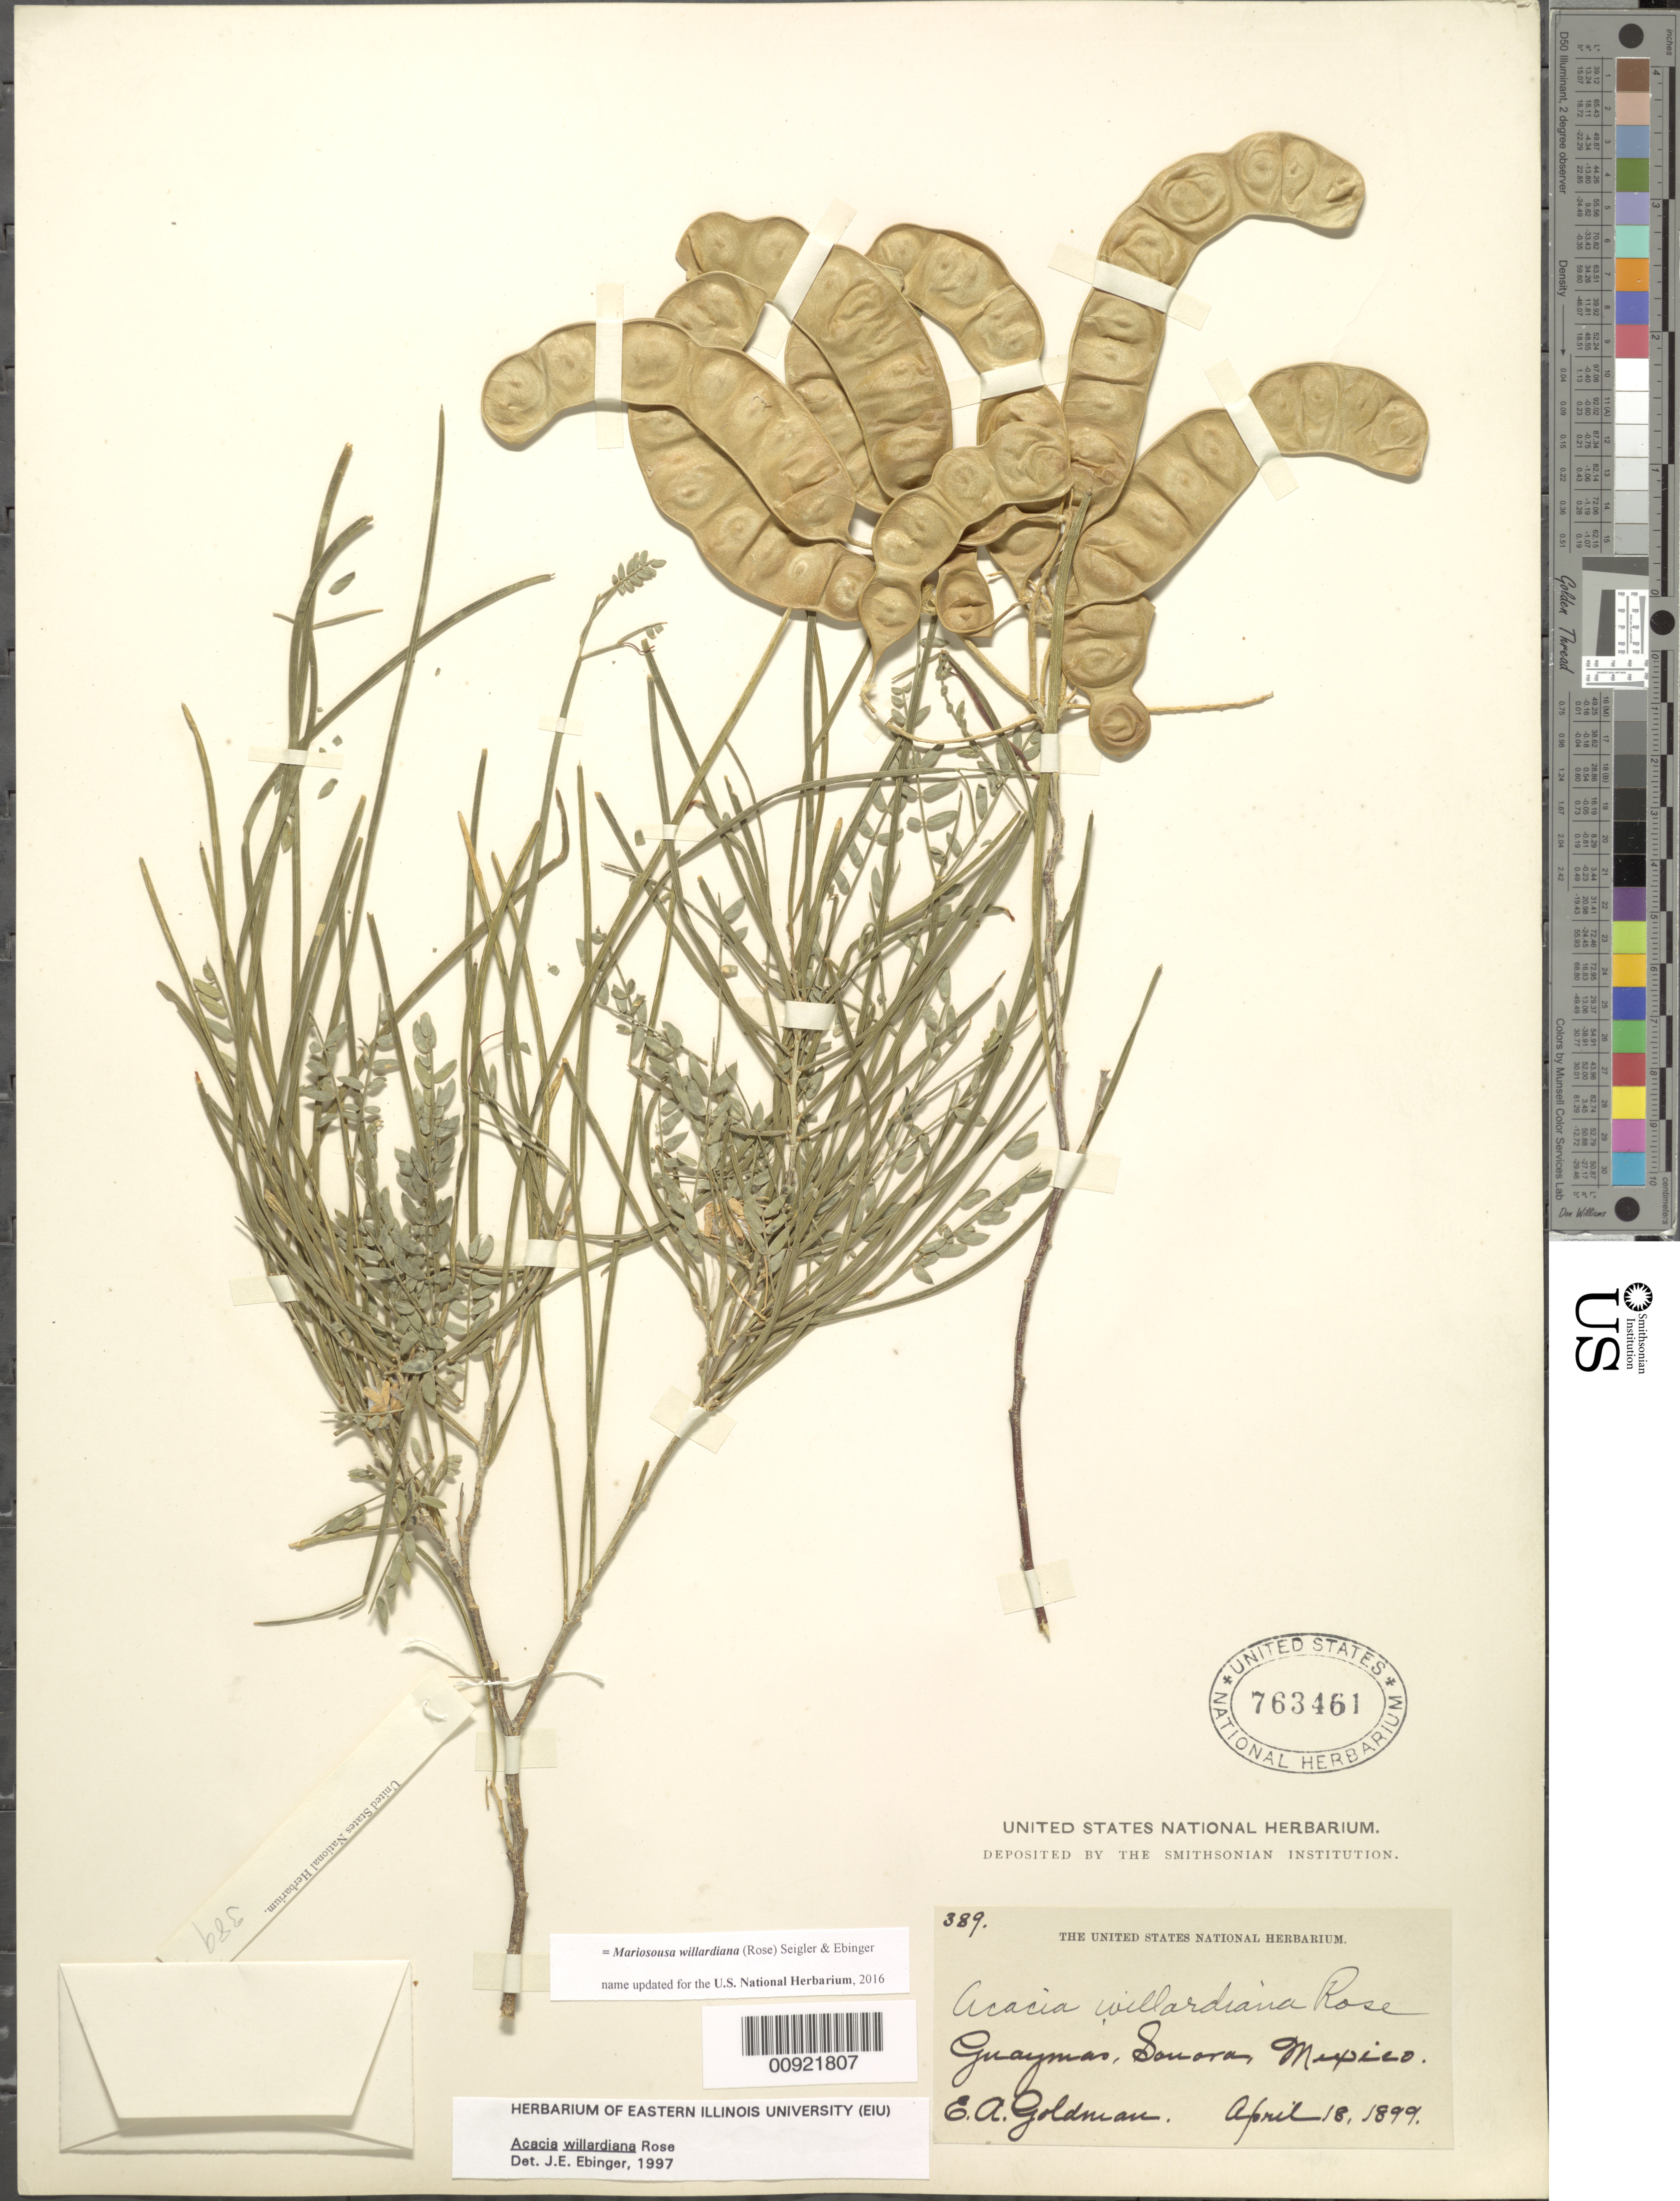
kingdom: Plantae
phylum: Tracheophyta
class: Magnoliopsida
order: Fabales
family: Fabaceae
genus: Mariosousa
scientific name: Mariosousa willardiana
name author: (Rose) Seigler & Ebinger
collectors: E. A. Goldman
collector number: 389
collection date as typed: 18 Apr 1899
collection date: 1899-04-18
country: Mexico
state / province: Sonora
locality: Guaymas, Sonora.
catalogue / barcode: US 763461